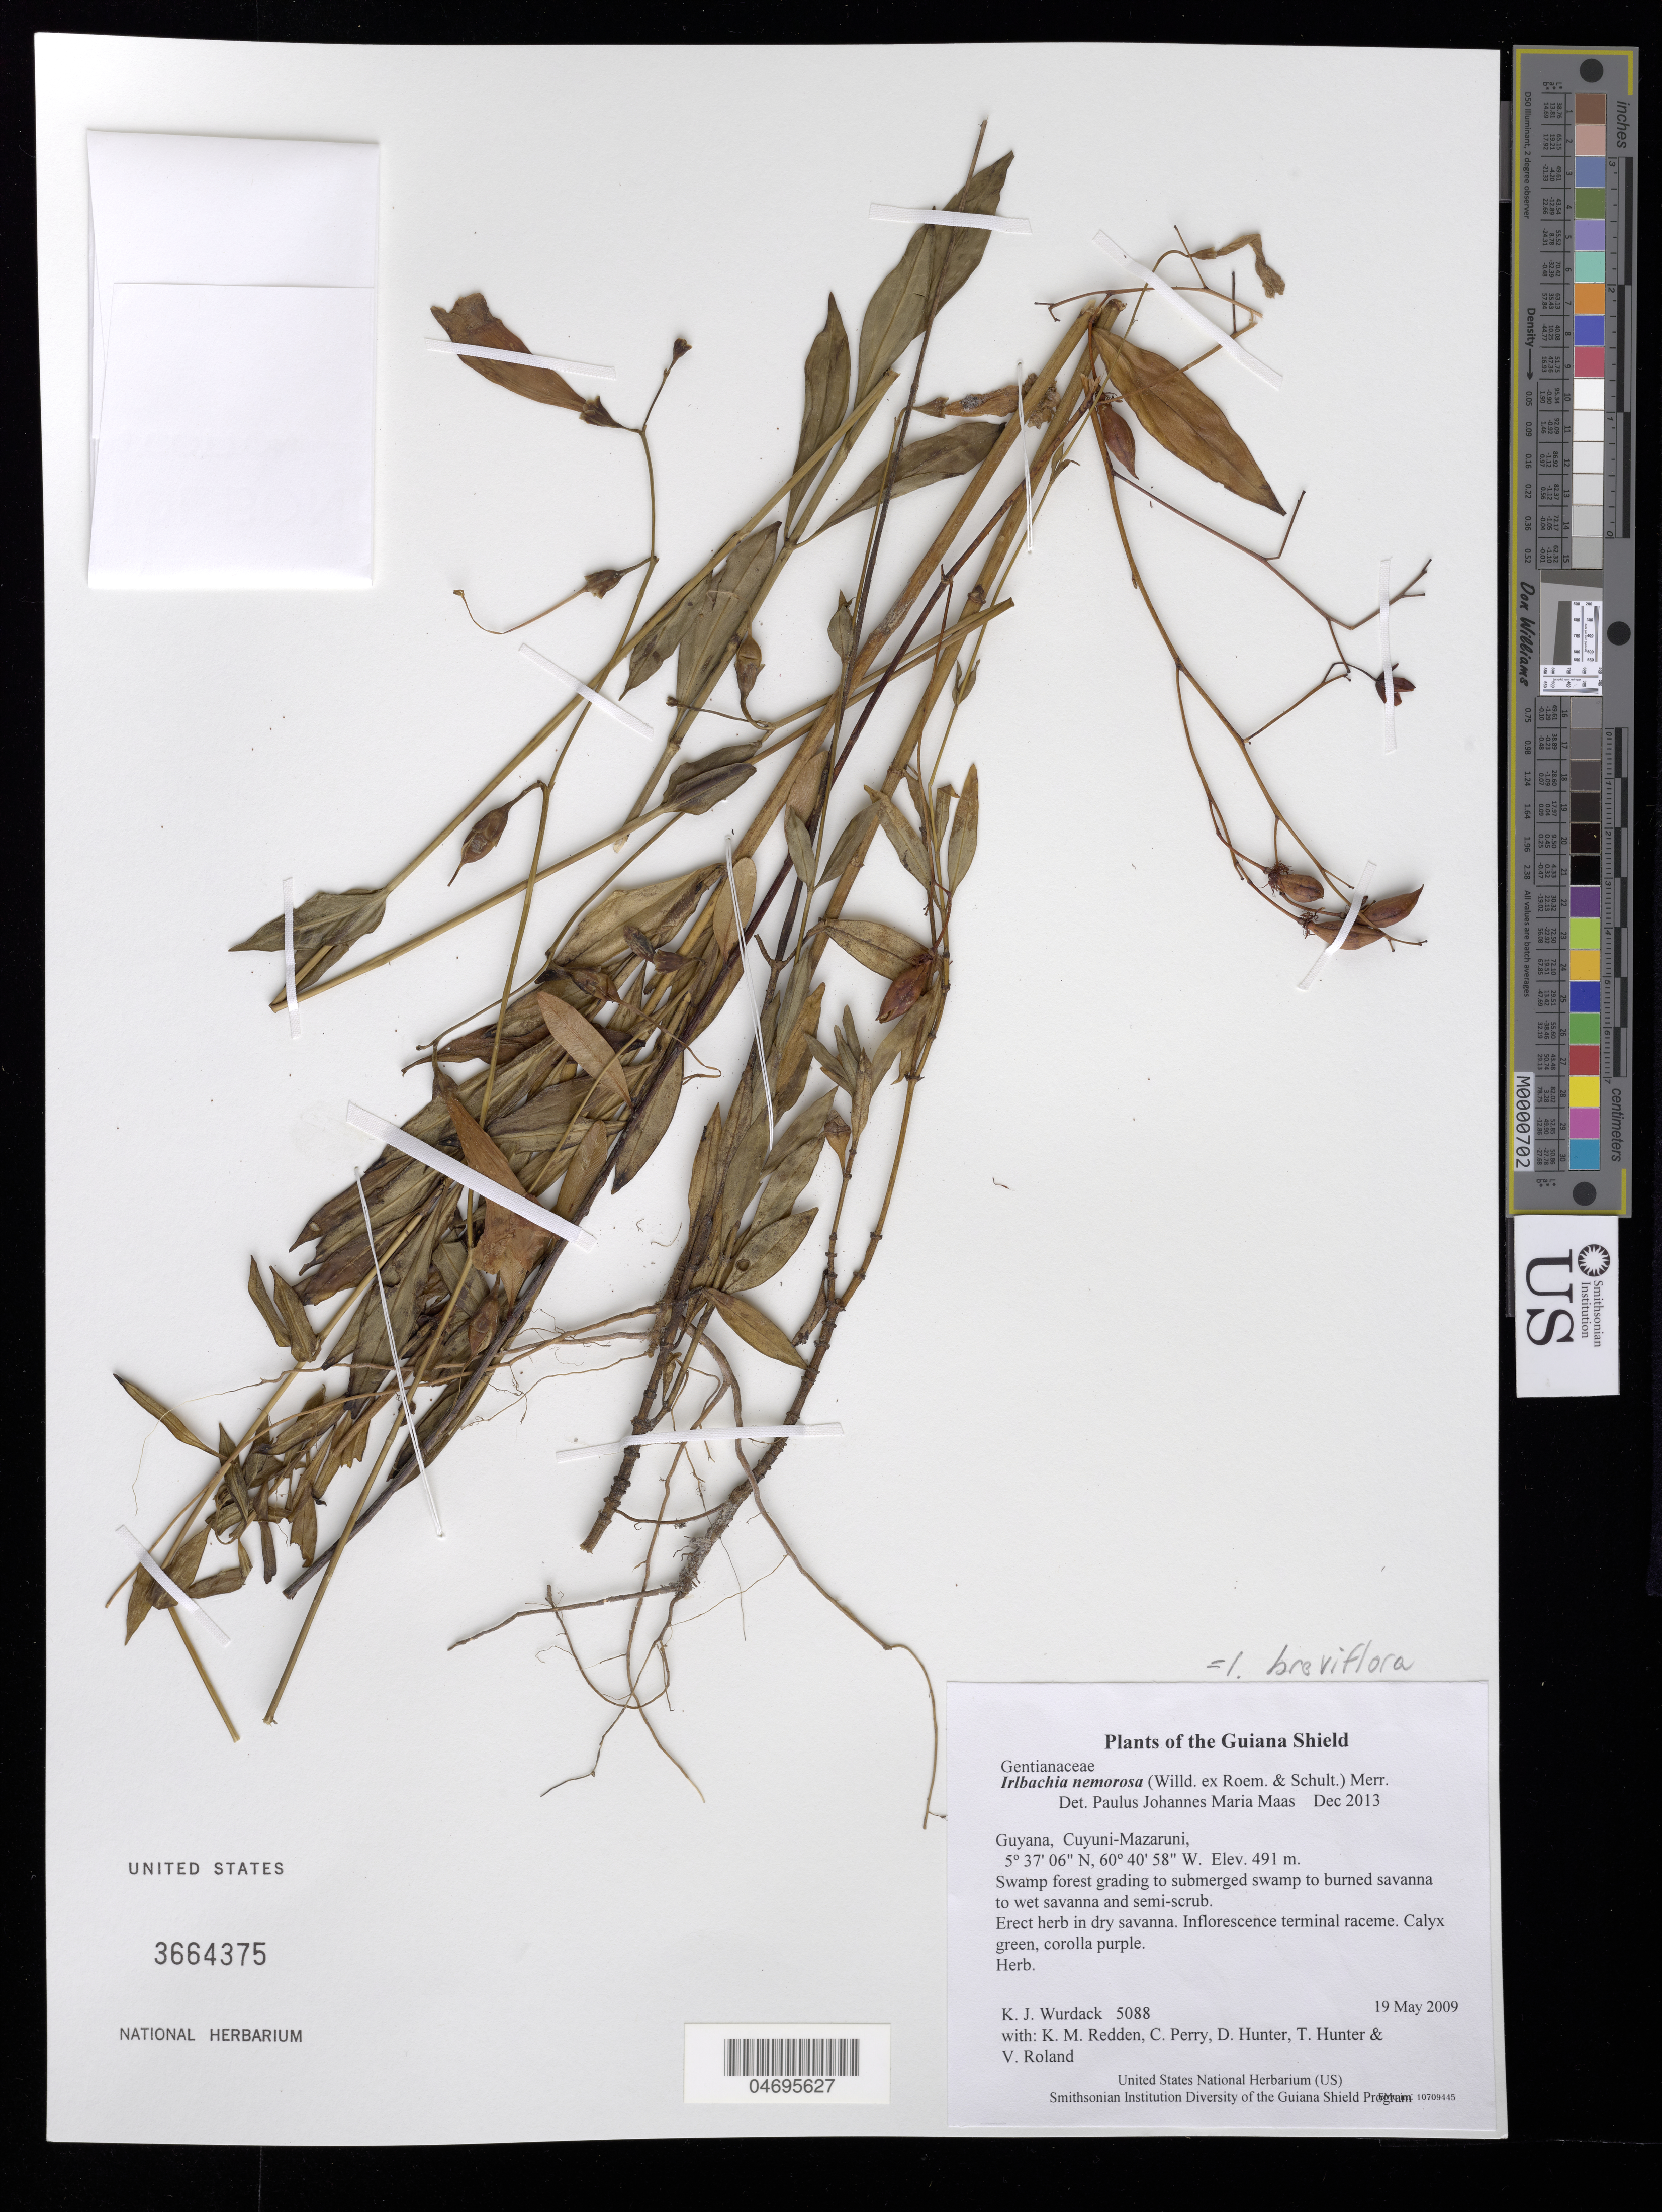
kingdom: Plantae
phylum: Tracheophyta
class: Magnoliopsida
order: Gentianales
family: Gentianaceae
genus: Irlbachia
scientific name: Irlbachia breviflora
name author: (Benth.) Struwe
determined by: Maas, Paul J. M.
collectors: K. Wurdack, K. M. Redden, C. Perry, D. Hunter, T. Hunter & V. Roland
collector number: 5088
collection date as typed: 19 May 2009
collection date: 2009-05-19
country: Guyana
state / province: Cuyuni-Mazaruni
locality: Kato River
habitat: Swamp forest grading to submerged swamp to burned savanna to wet savanna and semi-scrub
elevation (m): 491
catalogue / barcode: US 3664375